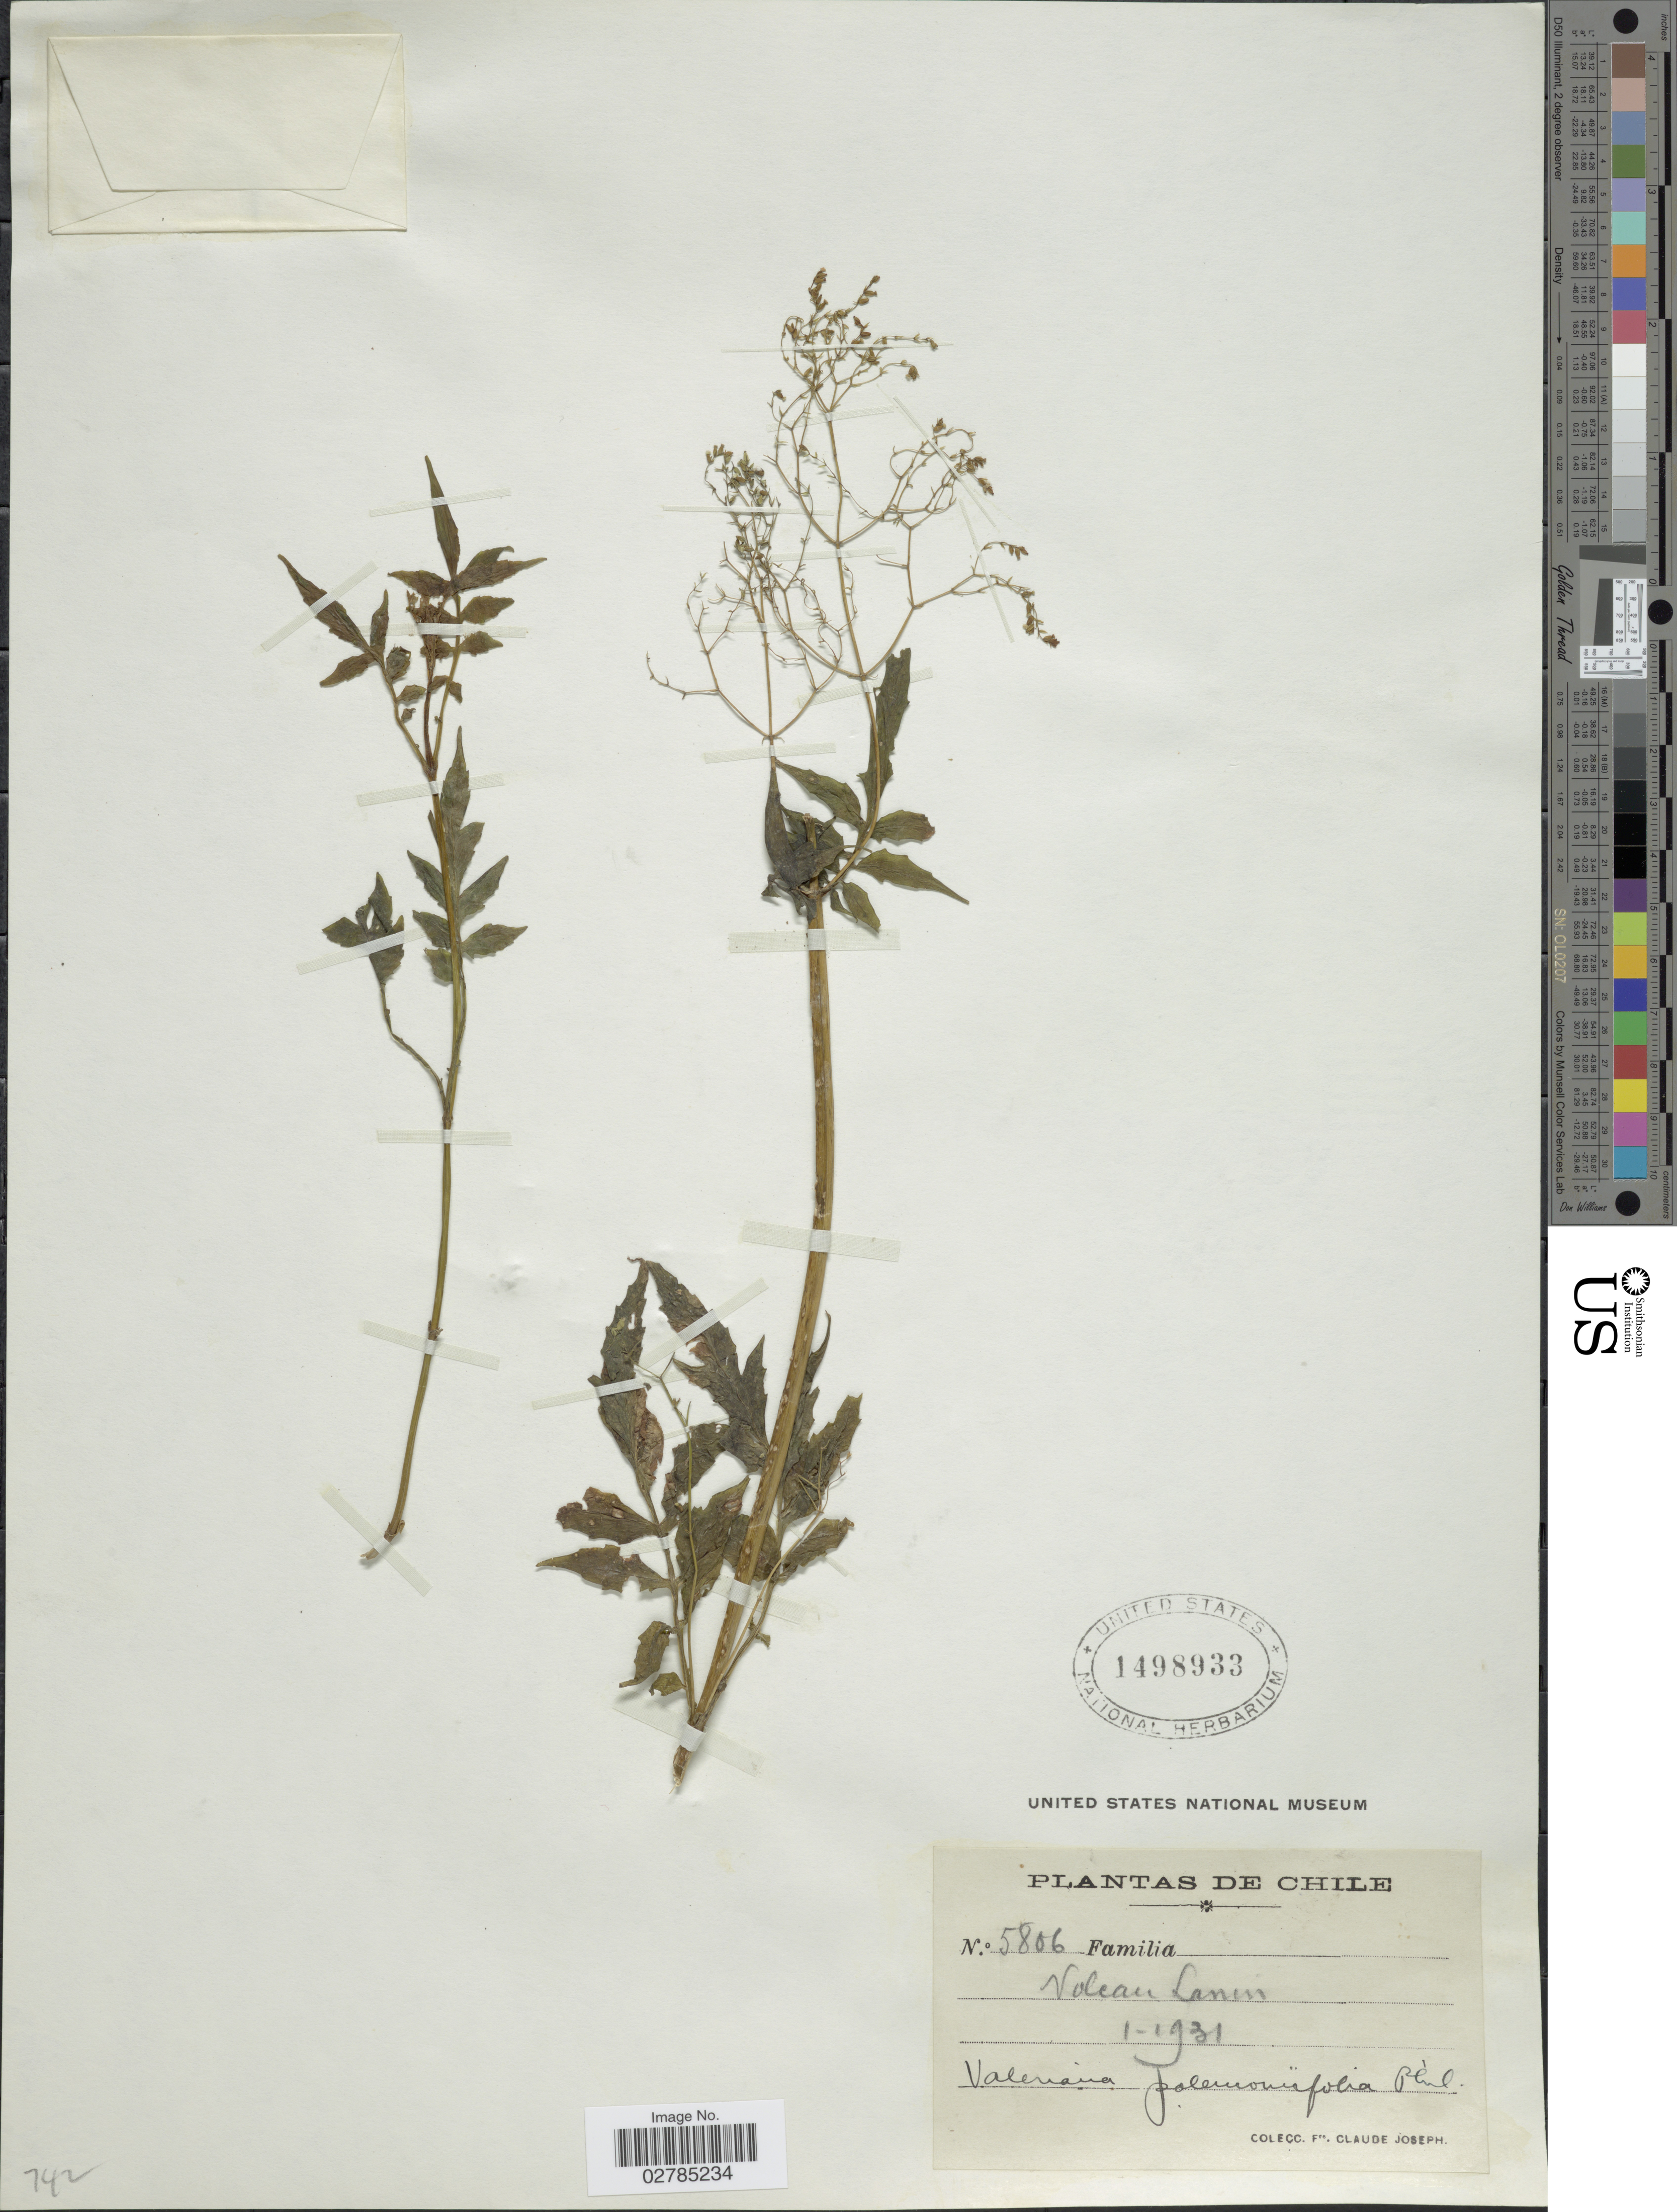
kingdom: Plantae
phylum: Tracheophyta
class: Magnoliopsida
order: Dipsacales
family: Caprifoliaceae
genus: Valeriana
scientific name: Valeriana polemoniifolia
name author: Phil.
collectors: Bro. Claude-Joseph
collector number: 5806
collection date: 1931-01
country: Chile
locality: Volcan Lanin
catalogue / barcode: US 1498933